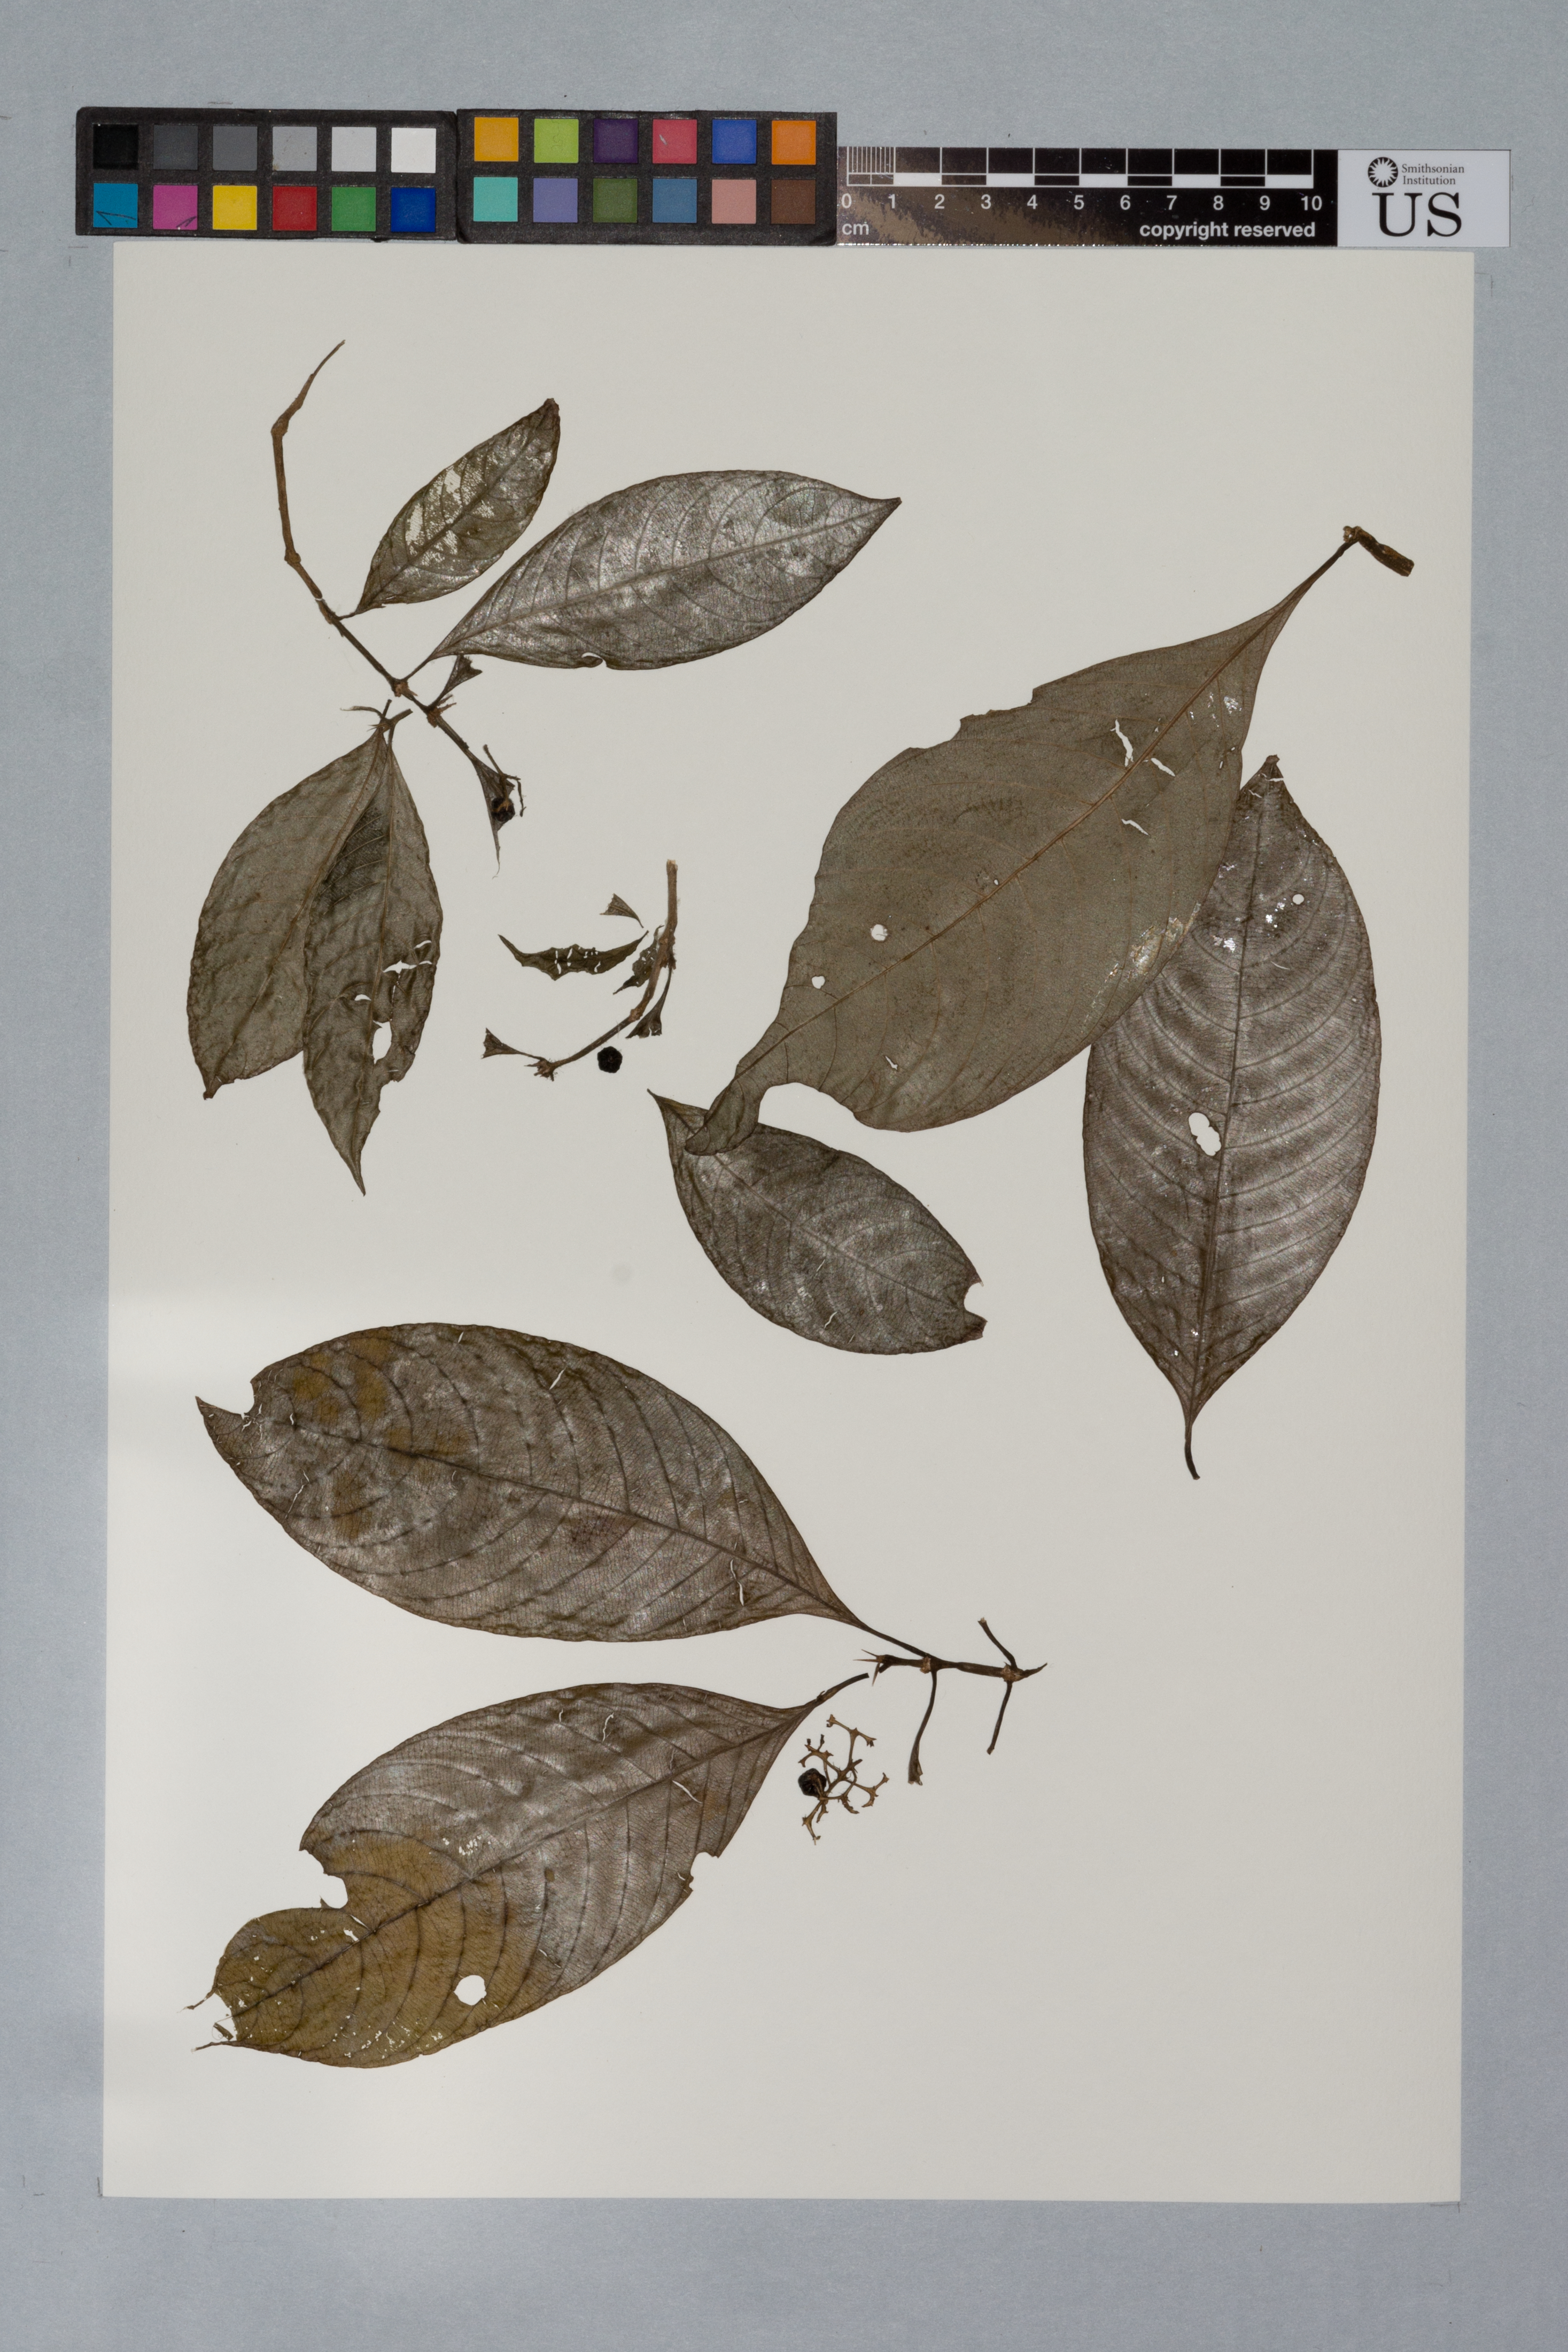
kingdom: Plantae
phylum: Tracheophyta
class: Magnoliopsida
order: Gentianales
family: Rubiaceae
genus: Psychotria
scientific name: Psychotria racemosa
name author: Rich.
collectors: W. E. Broadway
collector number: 769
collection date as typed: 12-Jul-21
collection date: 1921-07-12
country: French Guiana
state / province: Cayenne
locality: Cayenne, vic.; hill above Grants road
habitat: Dense shade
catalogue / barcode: US 1068915